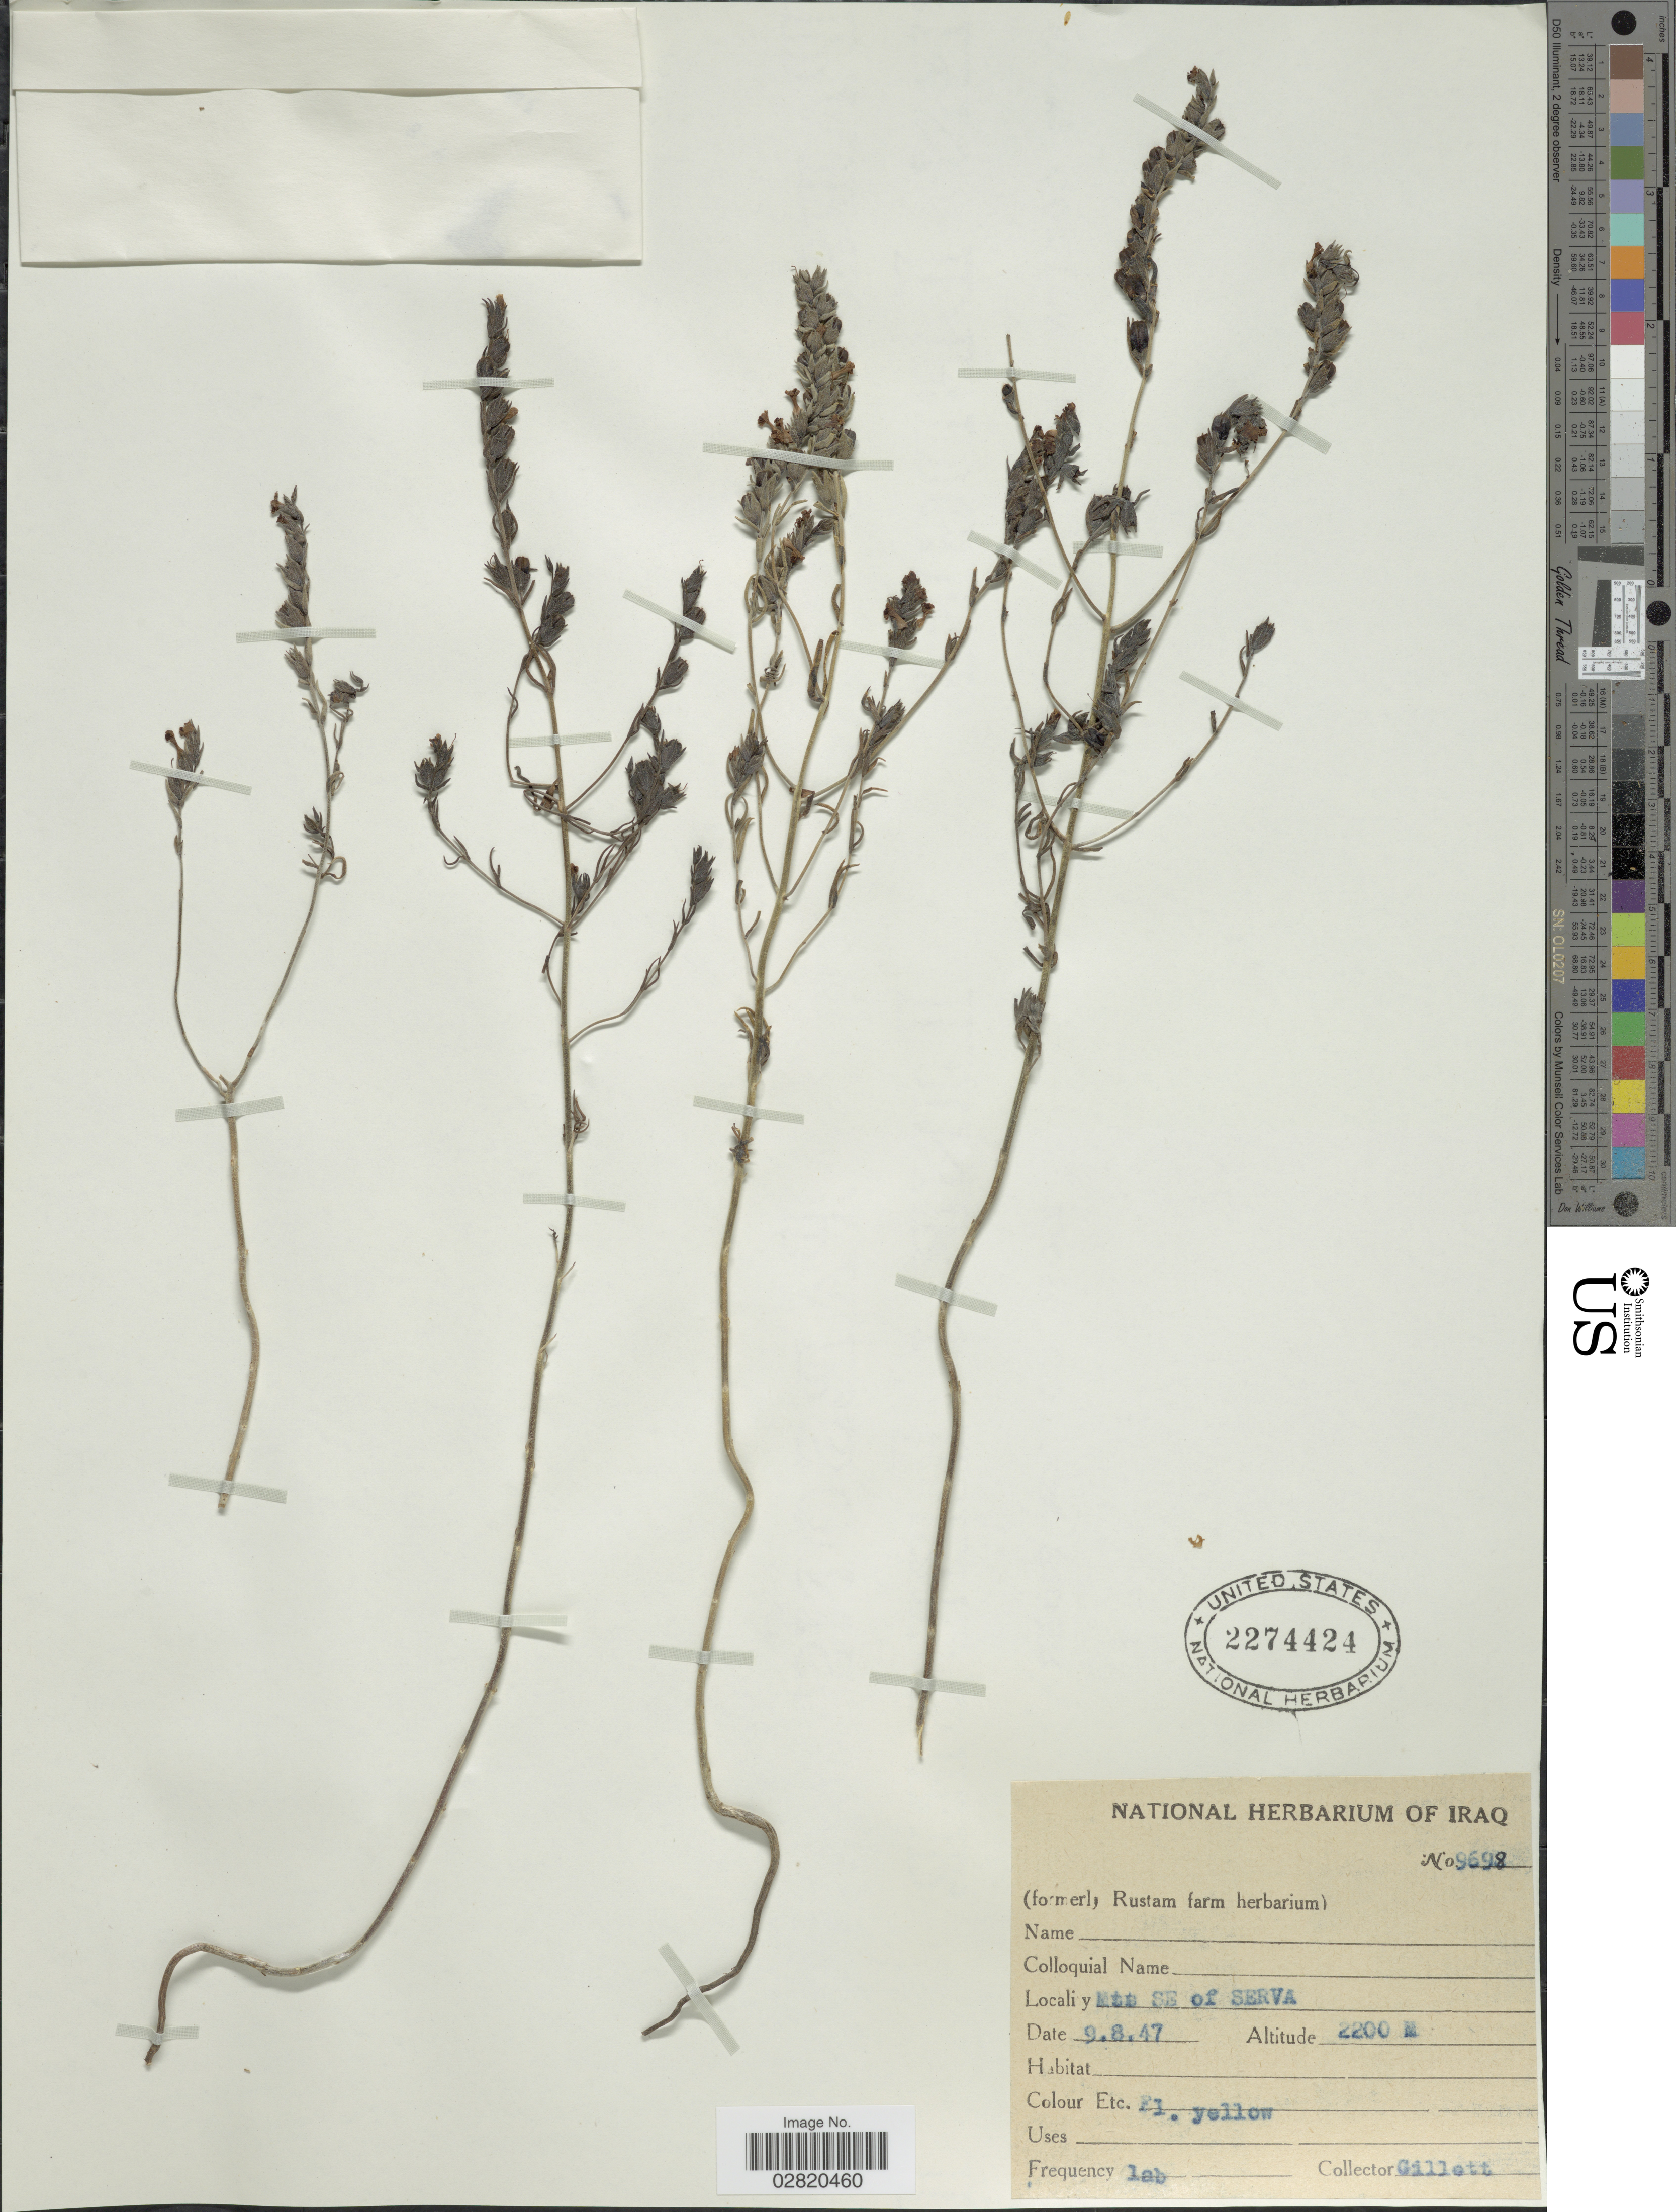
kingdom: Plantae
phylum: Tracheophyta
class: Magnoliopsida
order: Lamiales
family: Lamiaceae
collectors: Gillett, --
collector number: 9698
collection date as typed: Transcribed d/m/y: 9/8/47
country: Iraq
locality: Mts SE of Serva.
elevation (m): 2200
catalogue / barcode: US 2274424